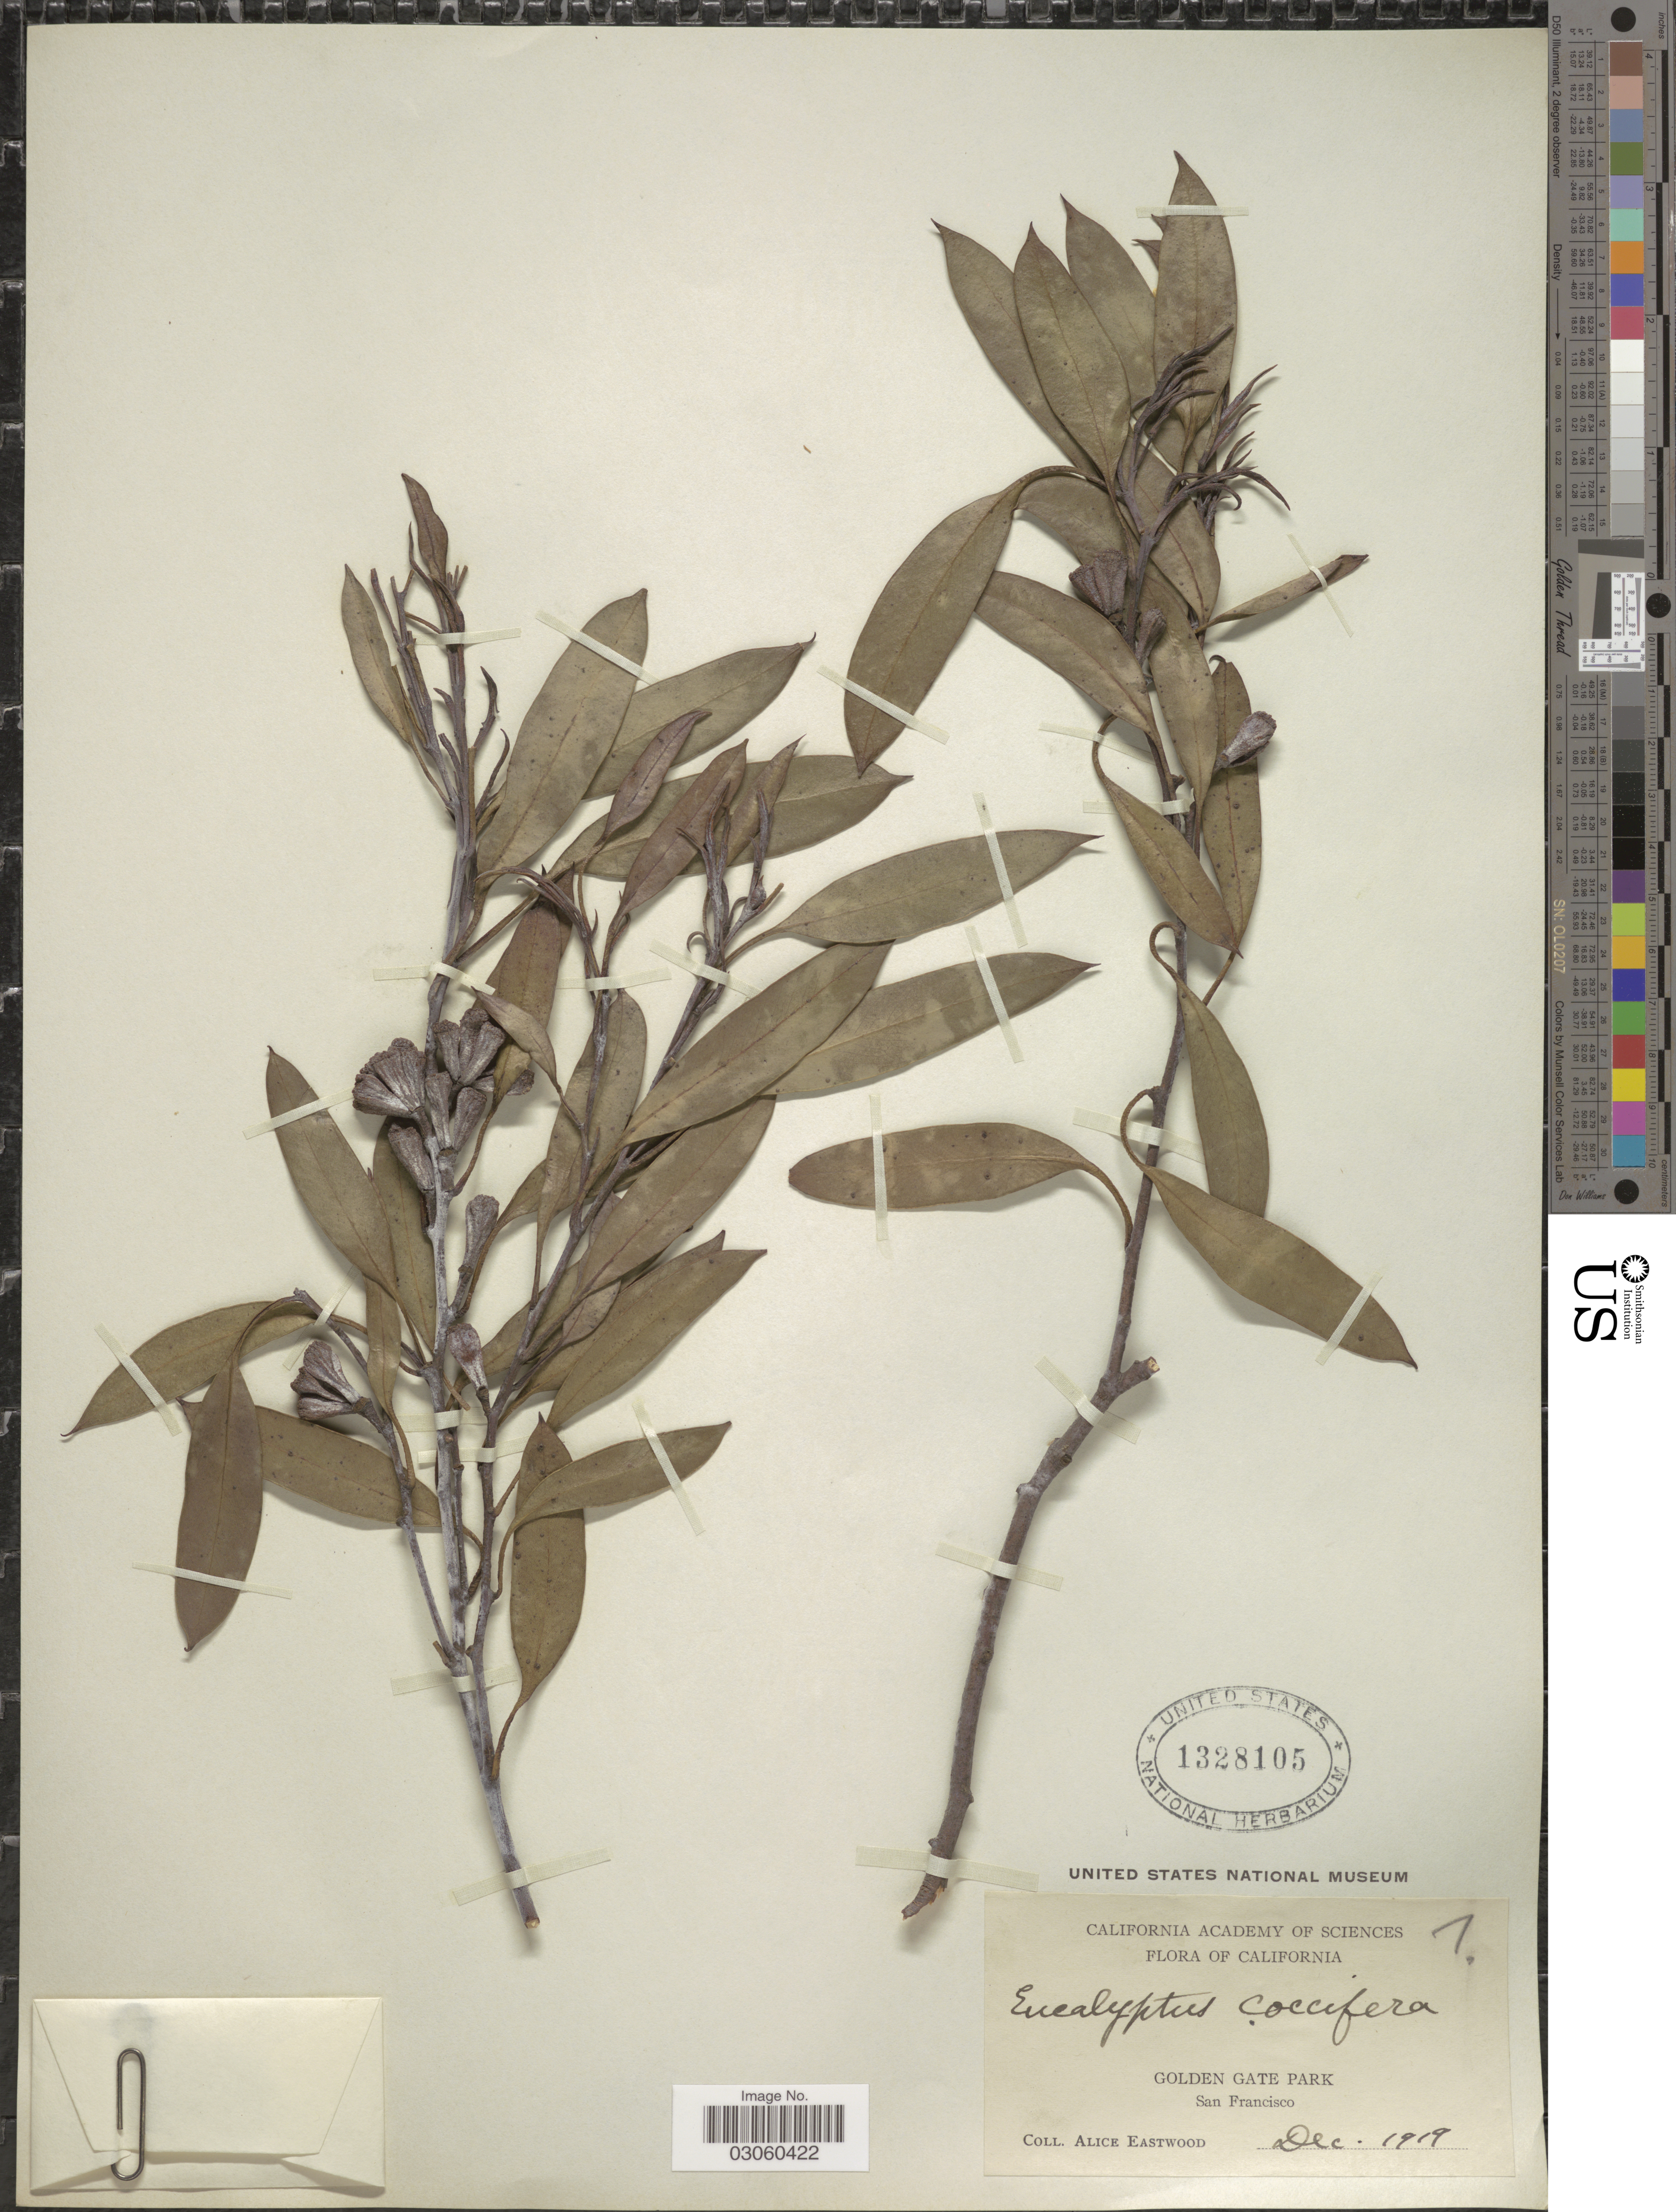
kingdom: Plantae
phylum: Tracheophyta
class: Magnoliopsida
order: Myrtales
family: Myrtaceae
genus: Eucalyptus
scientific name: Eucalyptus coccifera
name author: Hook. f.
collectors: A. Eastwood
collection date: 1919-12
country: United States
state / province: California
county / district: San Francisco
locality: Golden Gate Park. San Francisco.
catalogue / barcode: US 1328105